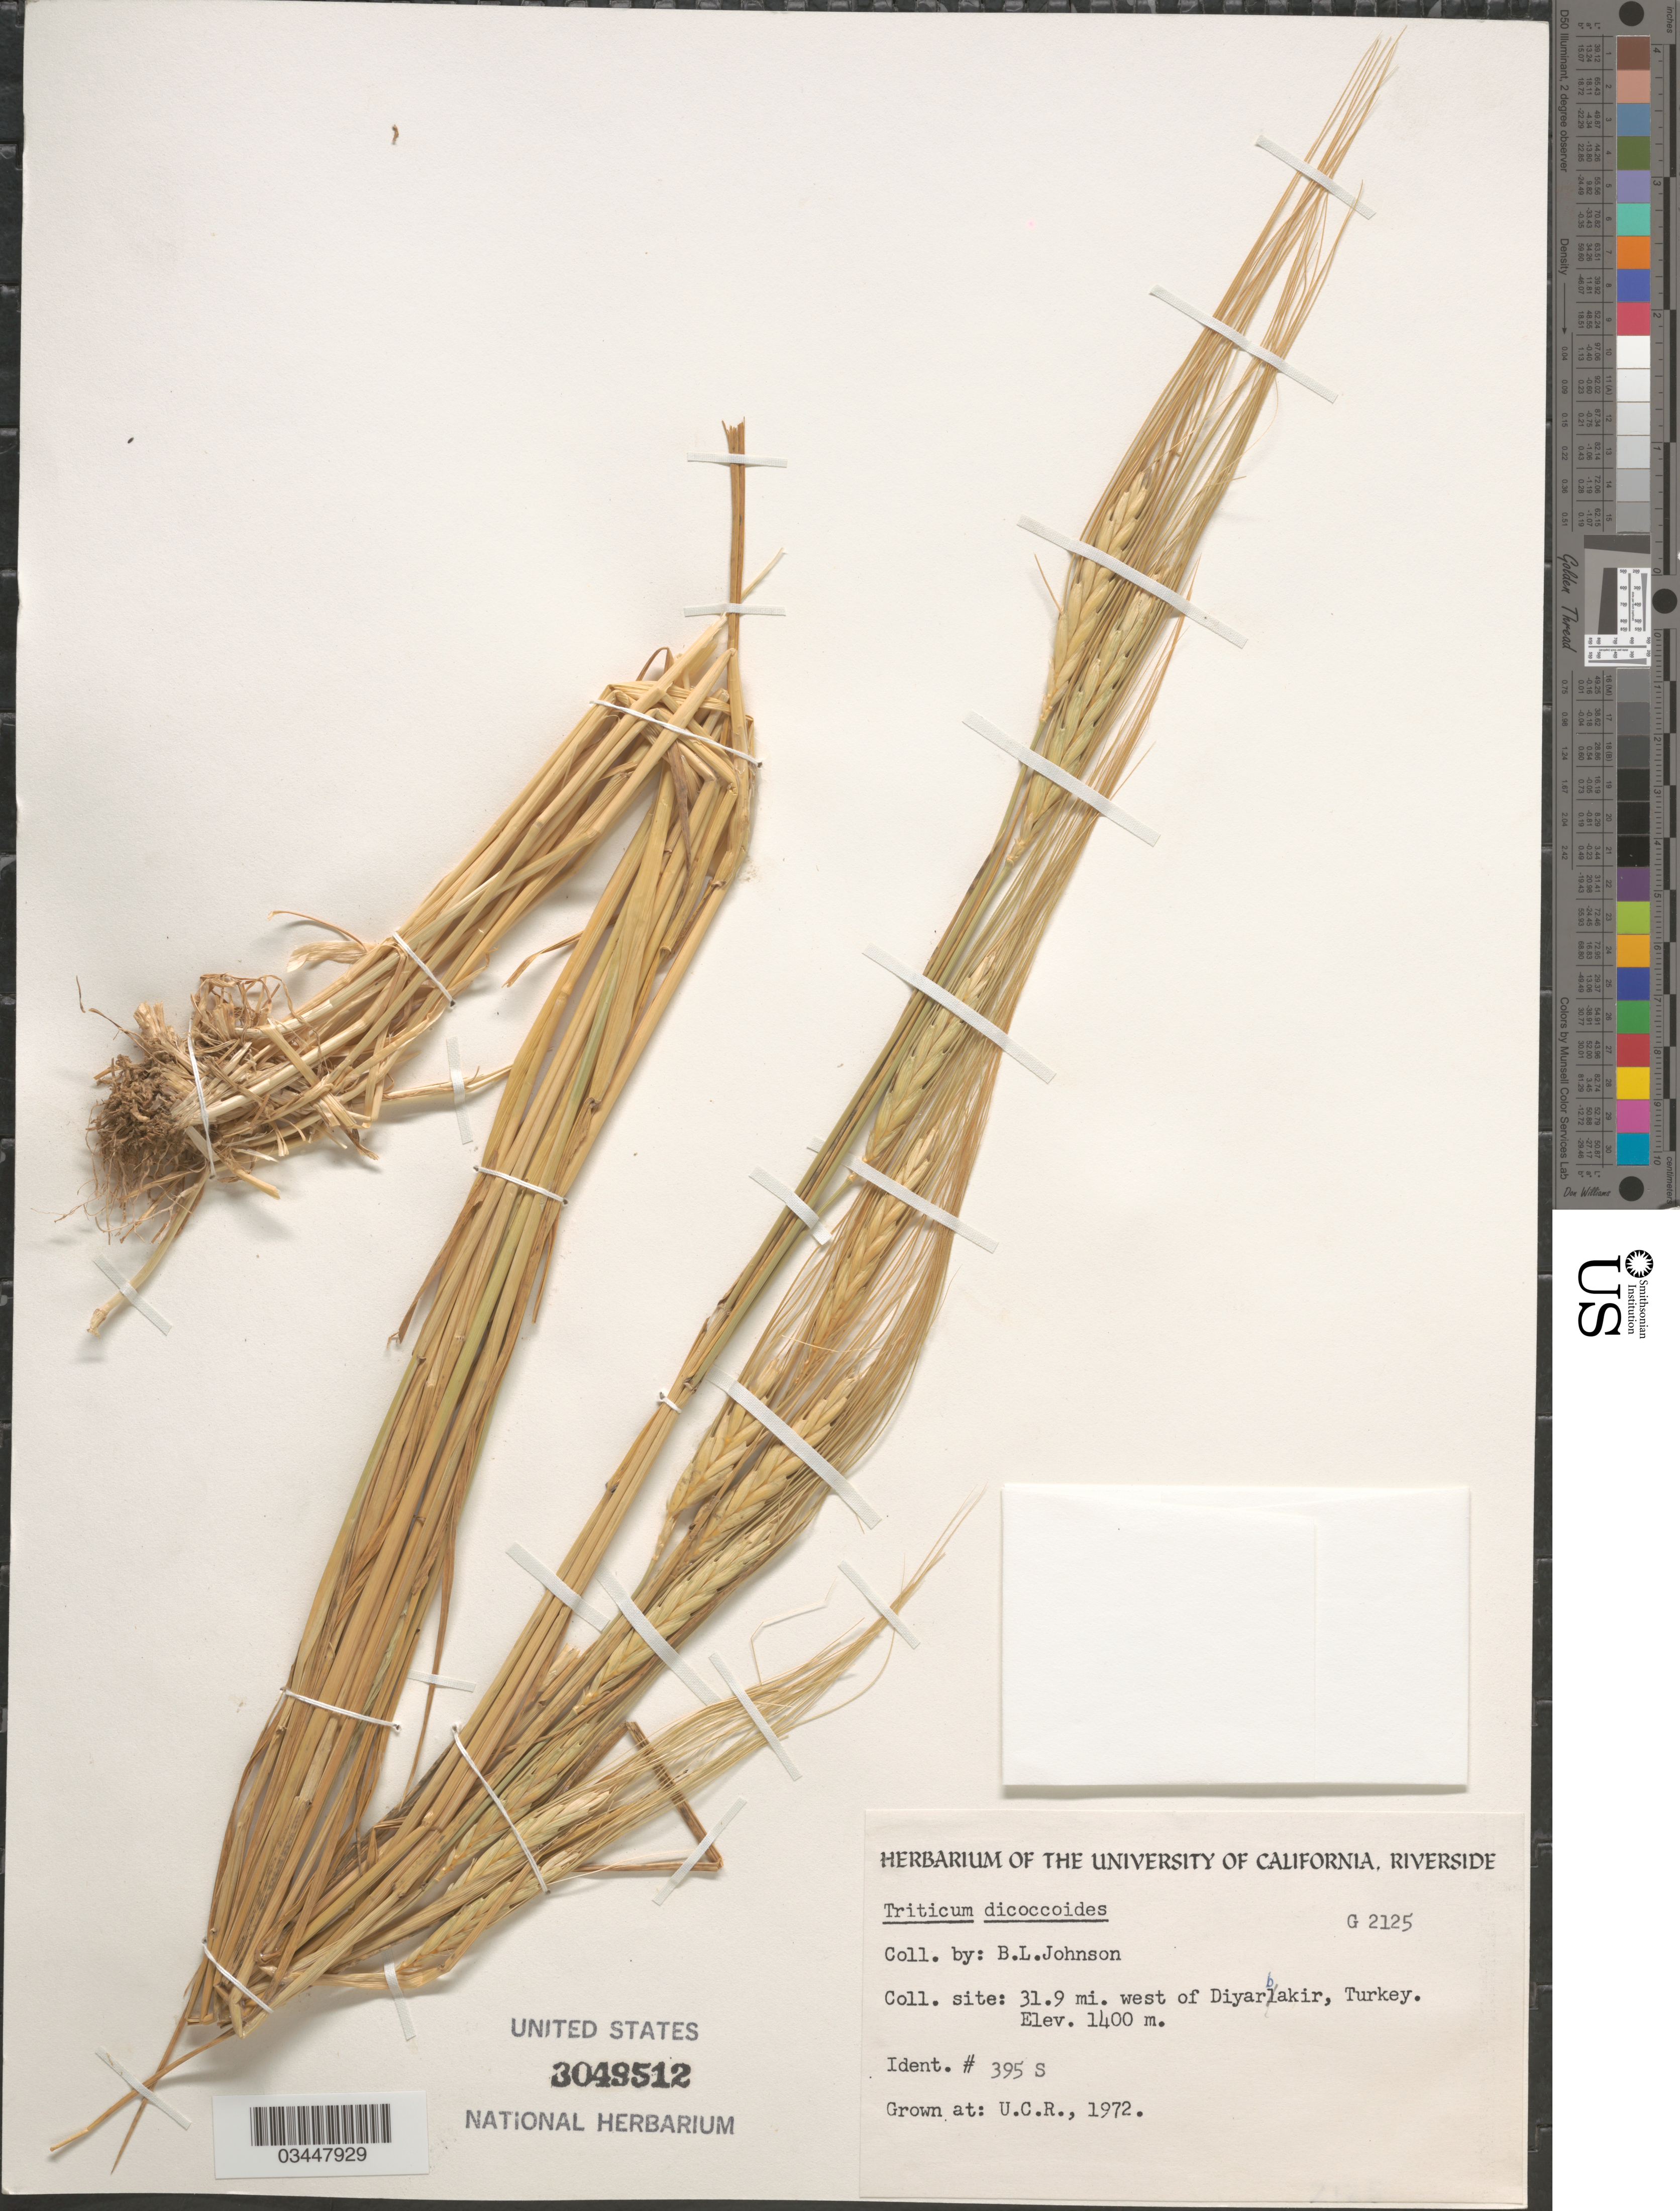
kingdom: Plantae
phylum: Tracheophyta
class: Liliopsida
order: Poales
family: Poaceae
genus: Triticum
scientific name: Triticum dicoccoides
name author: (Körn.) Körn. ex Schweinf.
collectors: ex herb. Univ. of California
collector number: G2125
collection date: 1972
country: United States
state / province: California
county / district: Riverside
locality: U.C.R.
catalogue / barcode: US 3049512